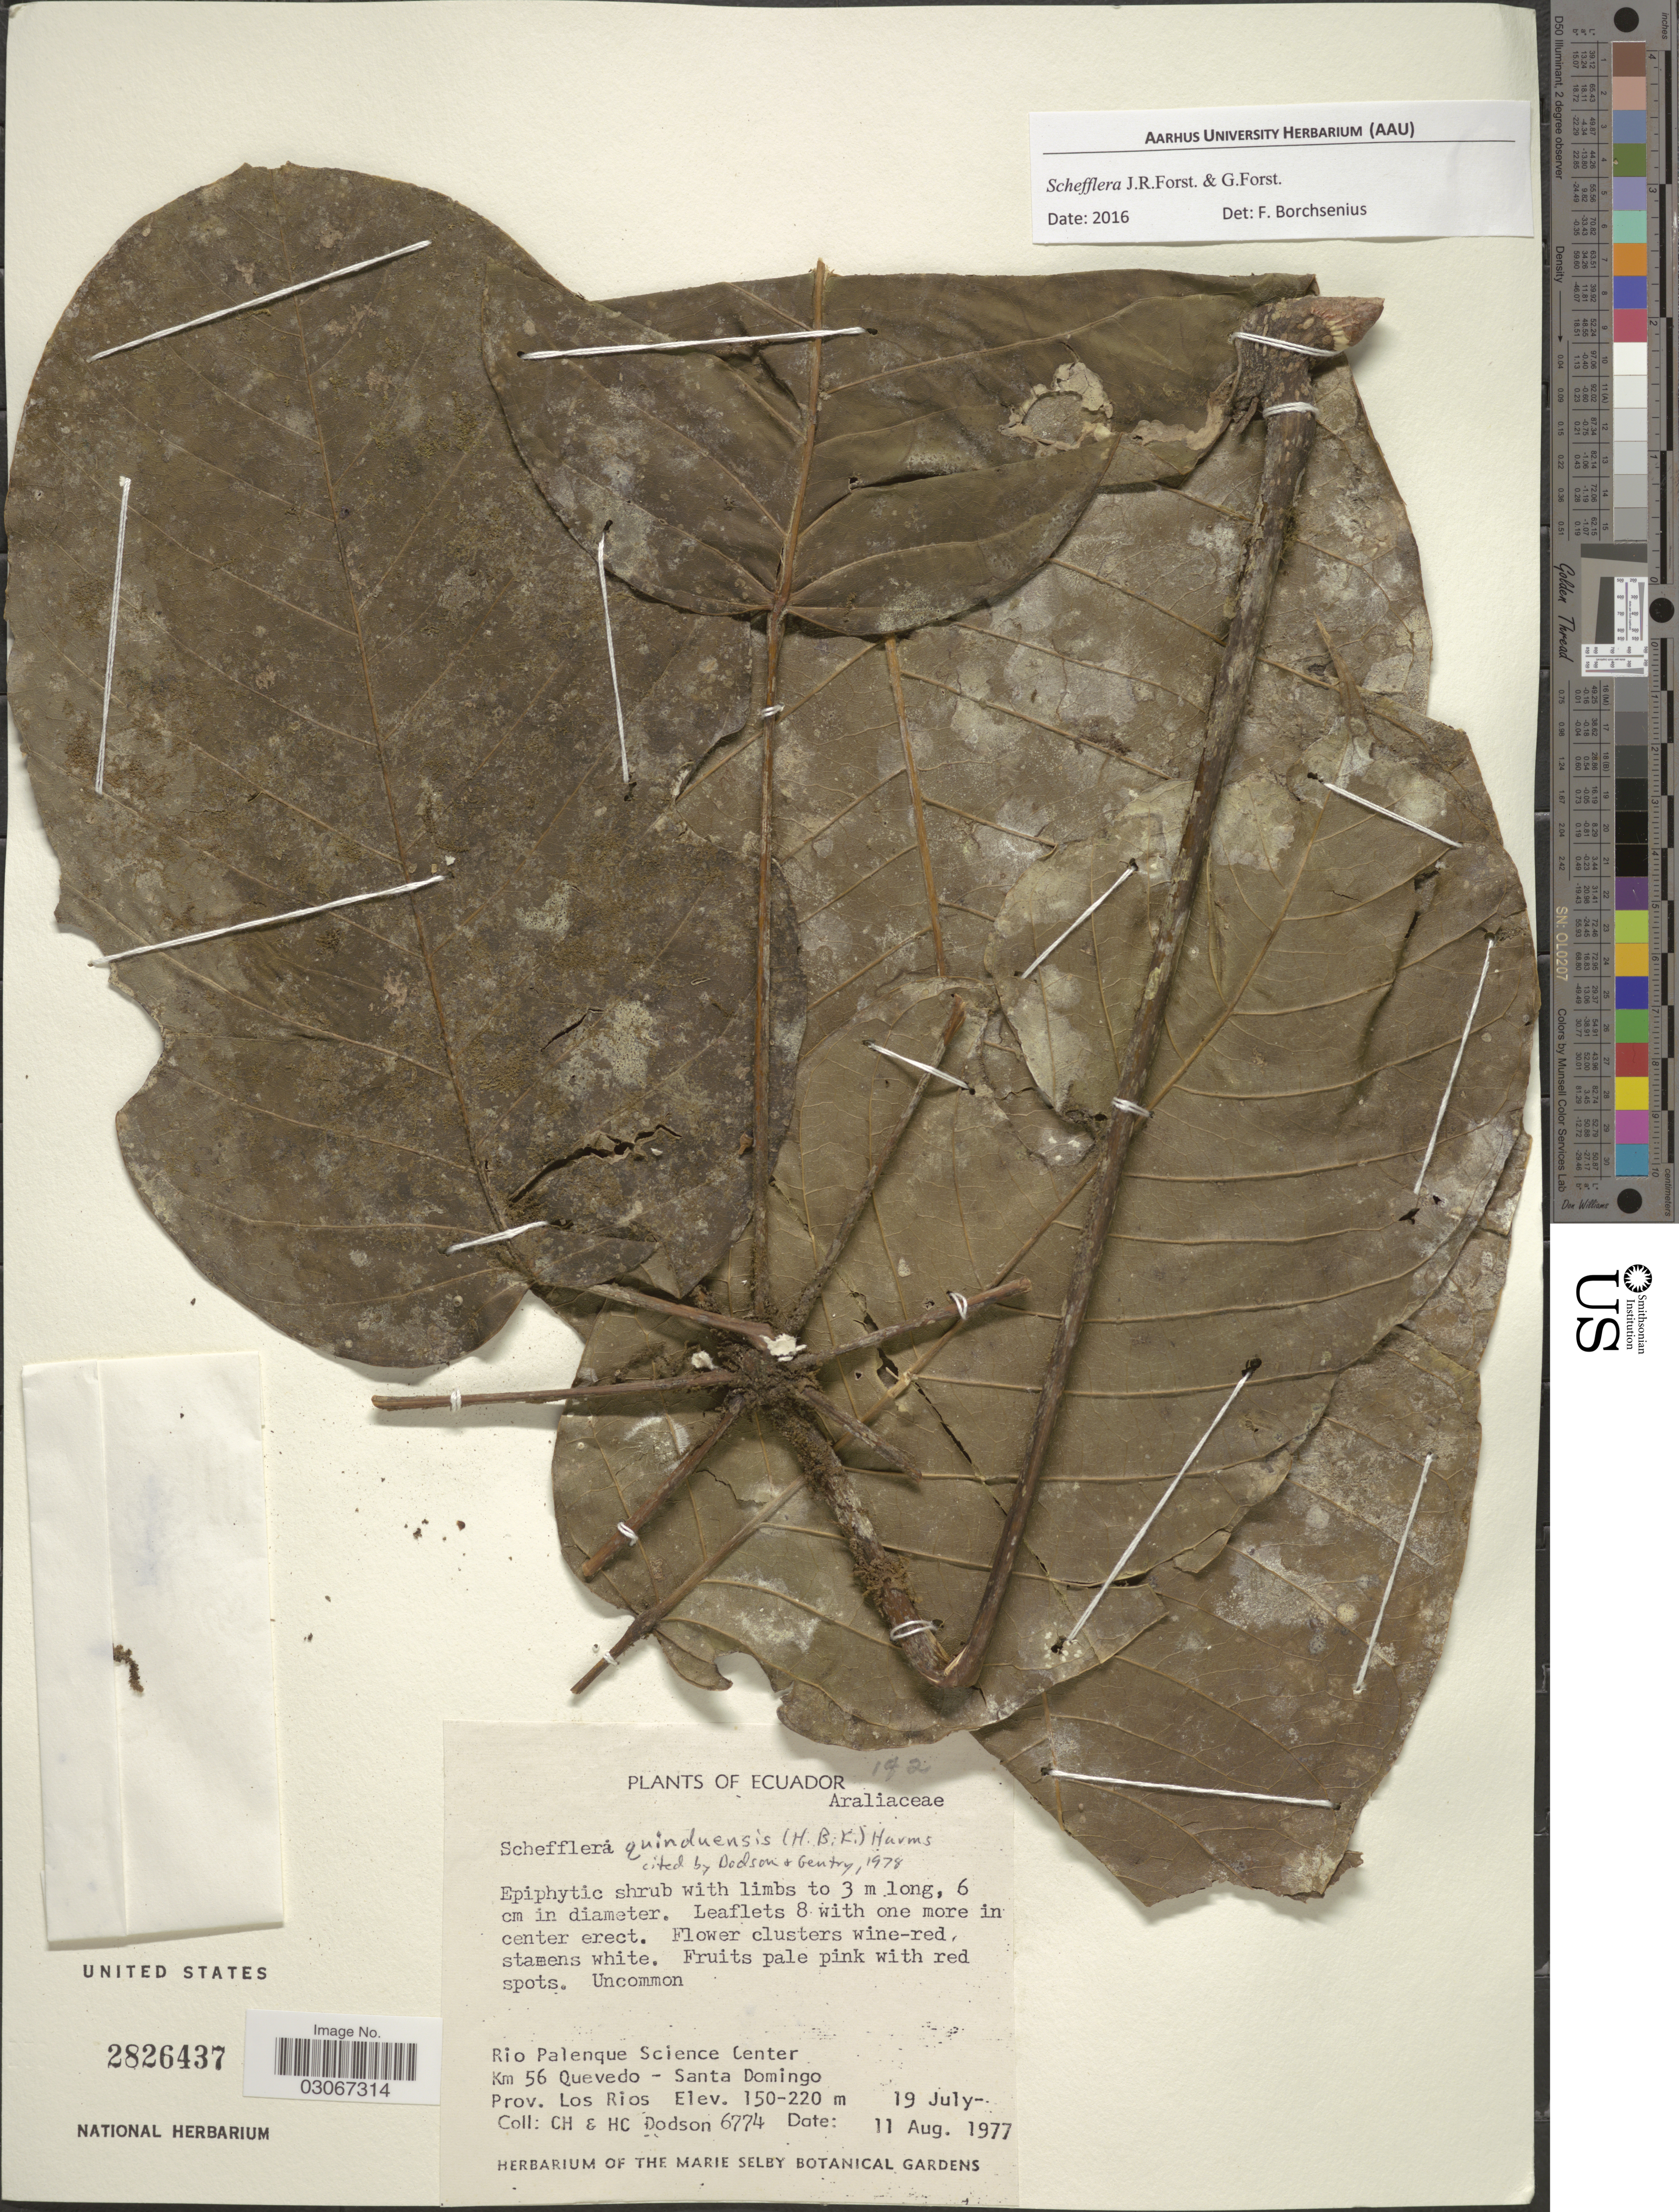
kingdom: Plantae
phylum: Tracheophyta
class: Magnoliopsida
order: Apiales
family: Araliaceae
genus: Schefflera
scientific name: Schefflera sp.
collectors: C. H. Dodson & H. C. Dodson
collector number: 6774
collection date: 1977-08-11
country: Ecuador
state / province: Los Ríos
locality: Rio Palenque Science Center, Km 56 Quevedo - Santa Domingo, Prov. Los Rios.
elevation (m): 150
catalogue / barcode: US 2826437